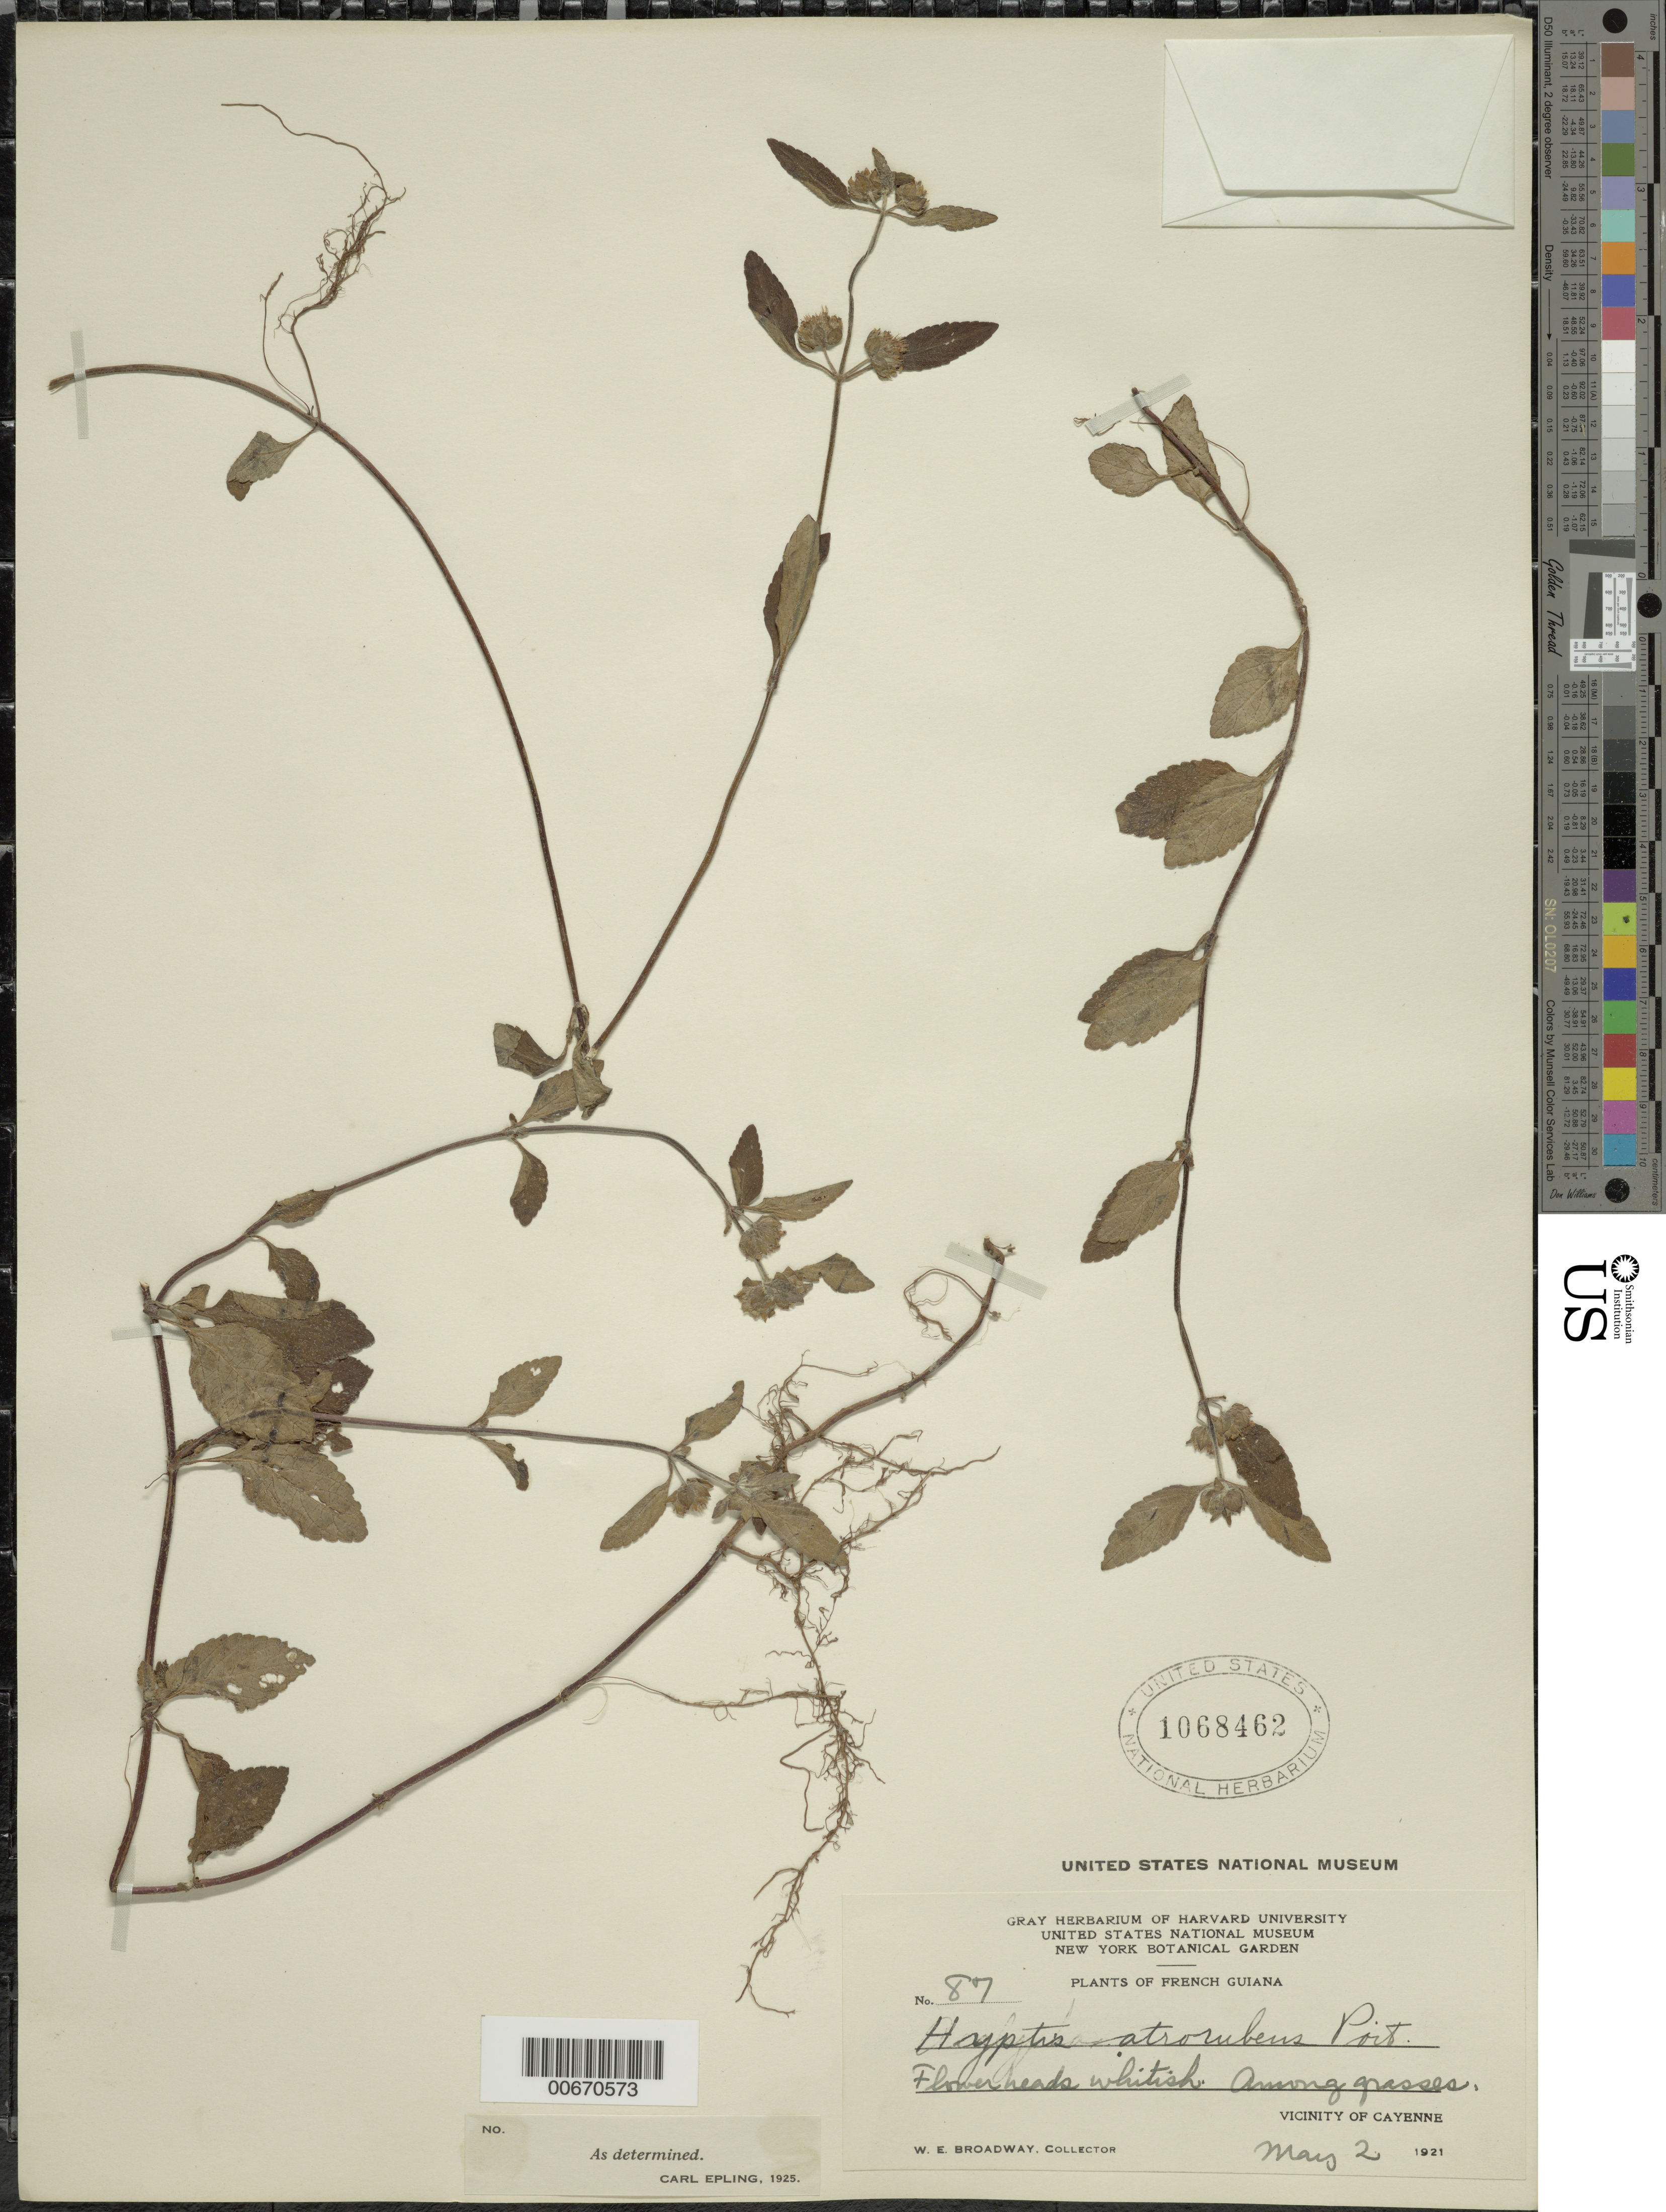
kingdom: Plantae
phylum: Tracheophyta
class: Magnoliopsida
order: Lamiales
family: Lamiaceae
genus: Hyptis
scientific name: Hyptis atrorubens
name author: Poit.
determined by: Epling, C. C.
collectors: W. E. Broadway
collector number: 87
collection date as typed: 2-May-21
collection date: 1921-05-02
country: French Guiana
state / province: Cayenne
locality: Cayenne, vic.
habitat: Among grasses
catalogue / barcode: US 1068462